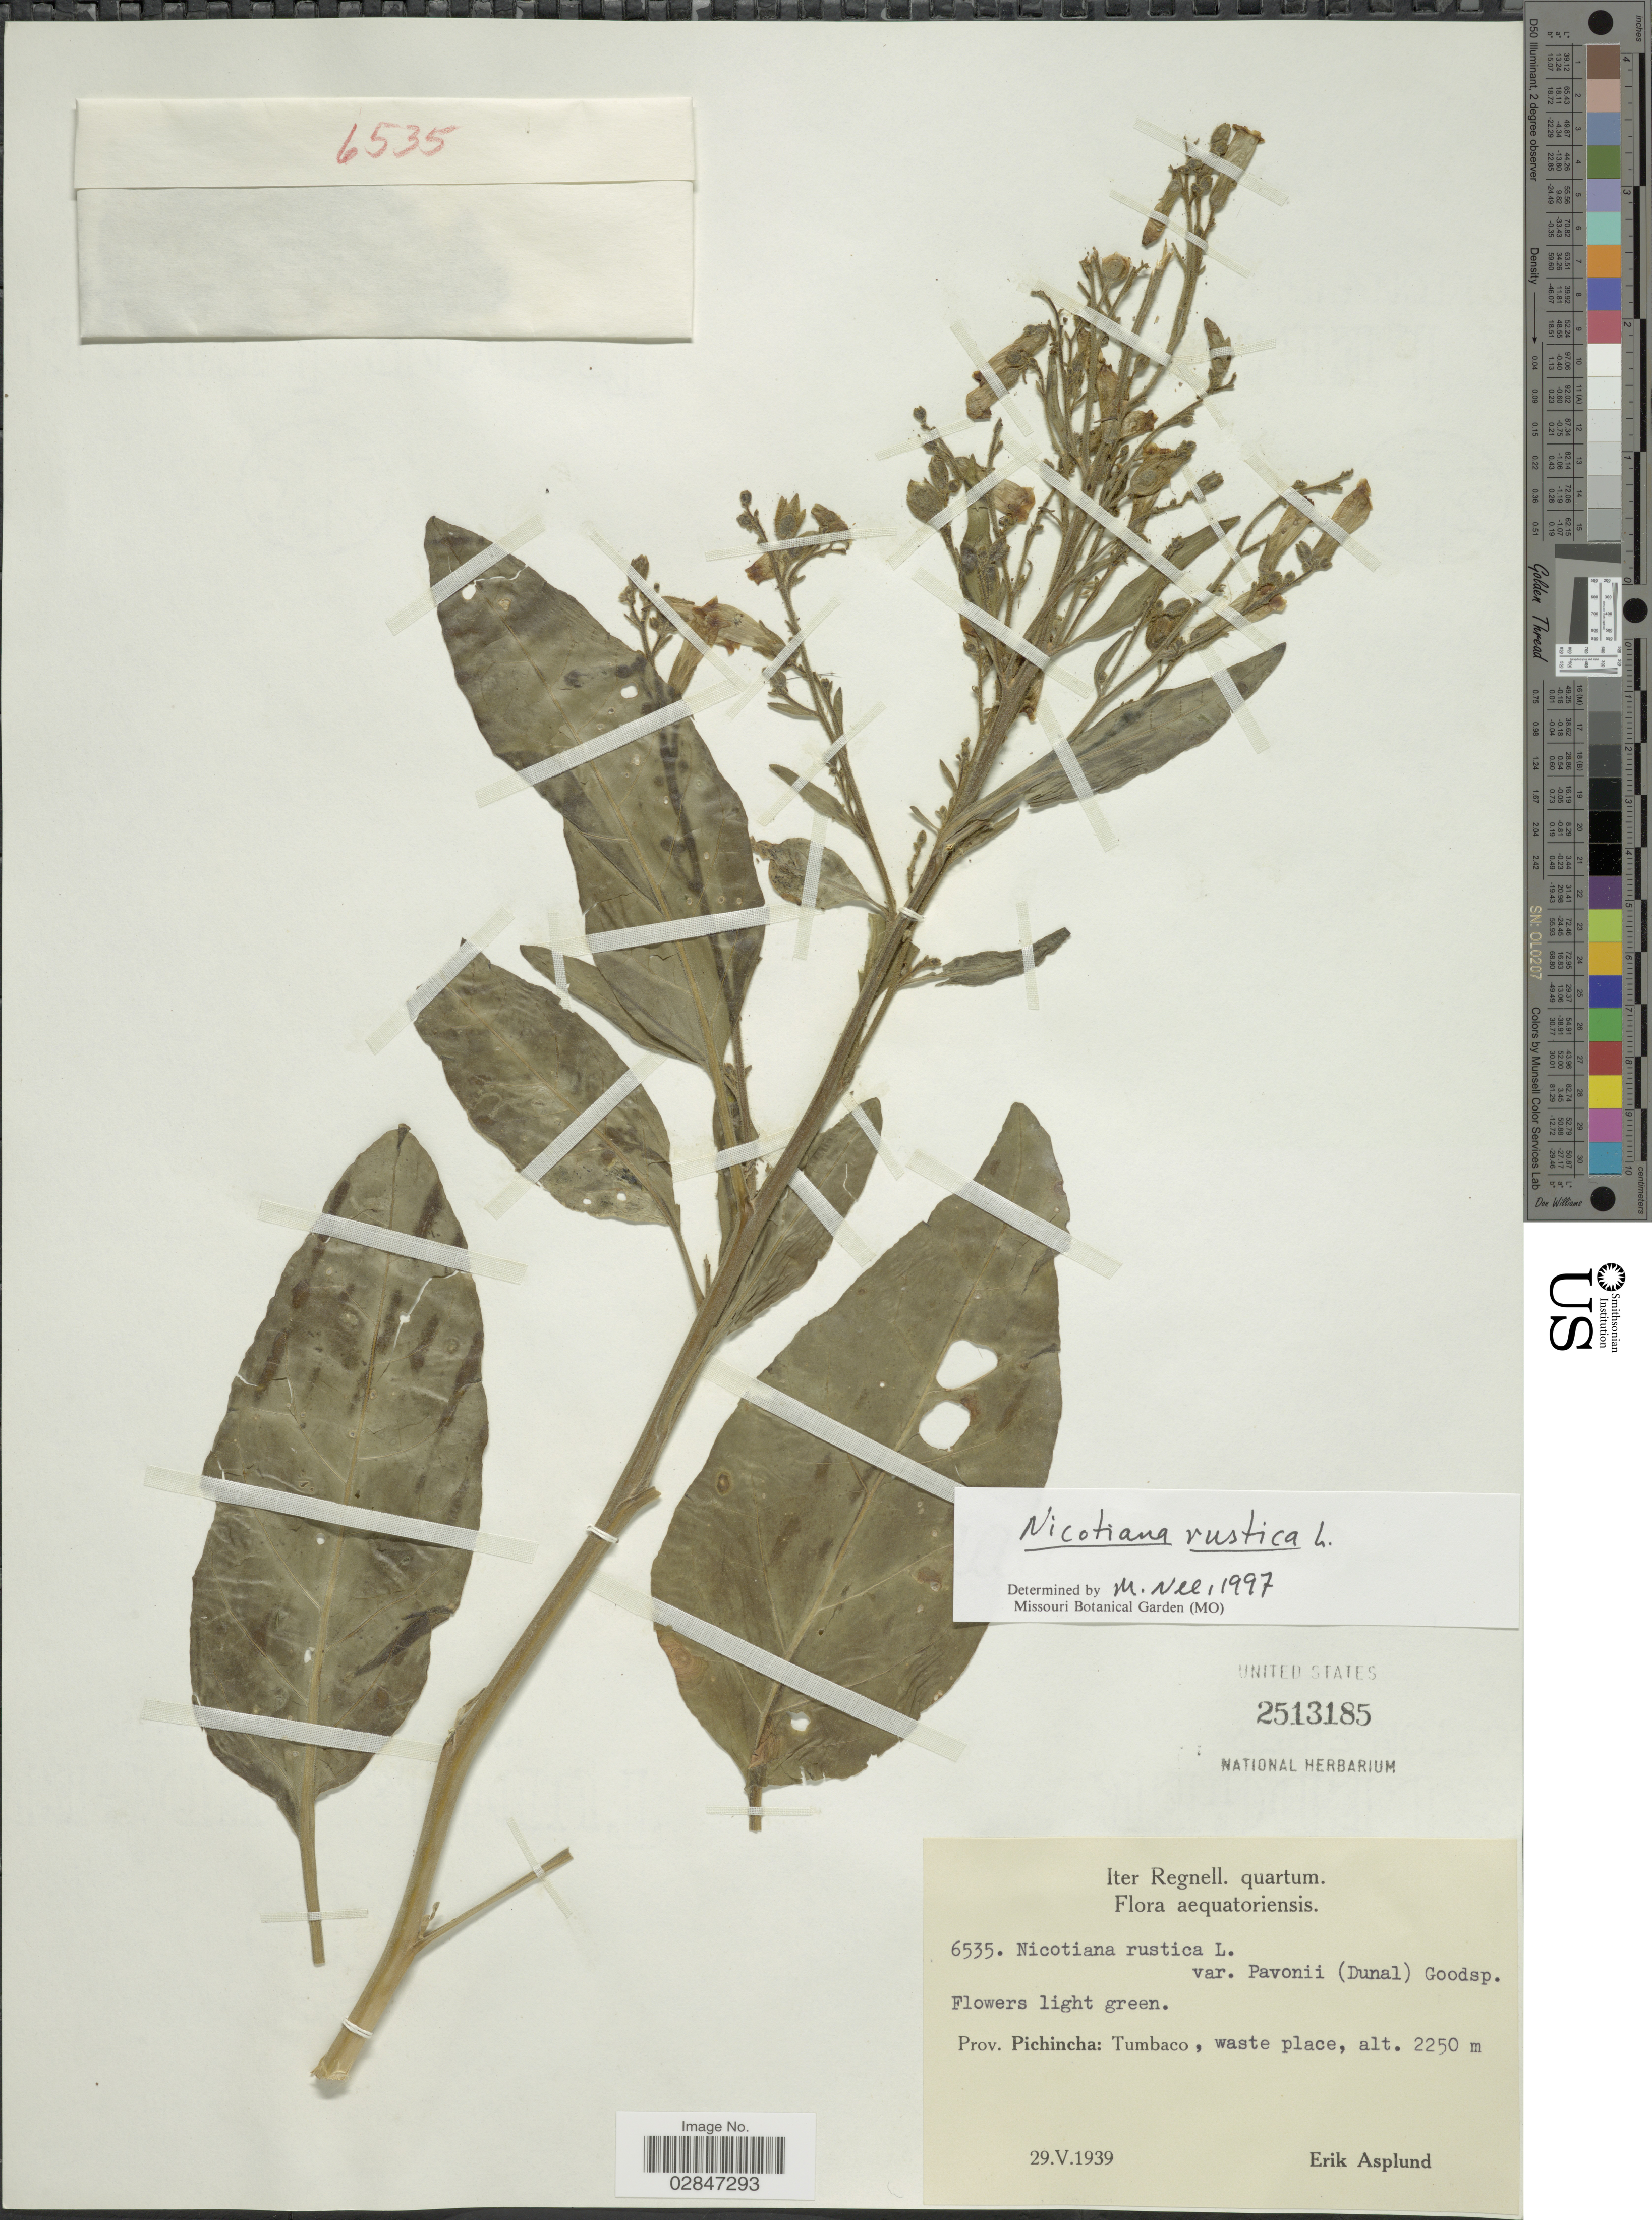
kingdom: Plantae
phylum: Tracheophyta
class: Magnoliopsida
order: Solanales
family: Solanaceae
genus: Nicotiana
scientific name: Nicotiana rustica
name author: L.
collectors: E. Asplund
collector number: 6535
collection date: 1939-05-29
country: Ecuador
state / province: Pichincha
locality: Prov. Pichincha: Tumbaco, waste place.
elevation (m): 2250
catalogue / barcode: US 2513185